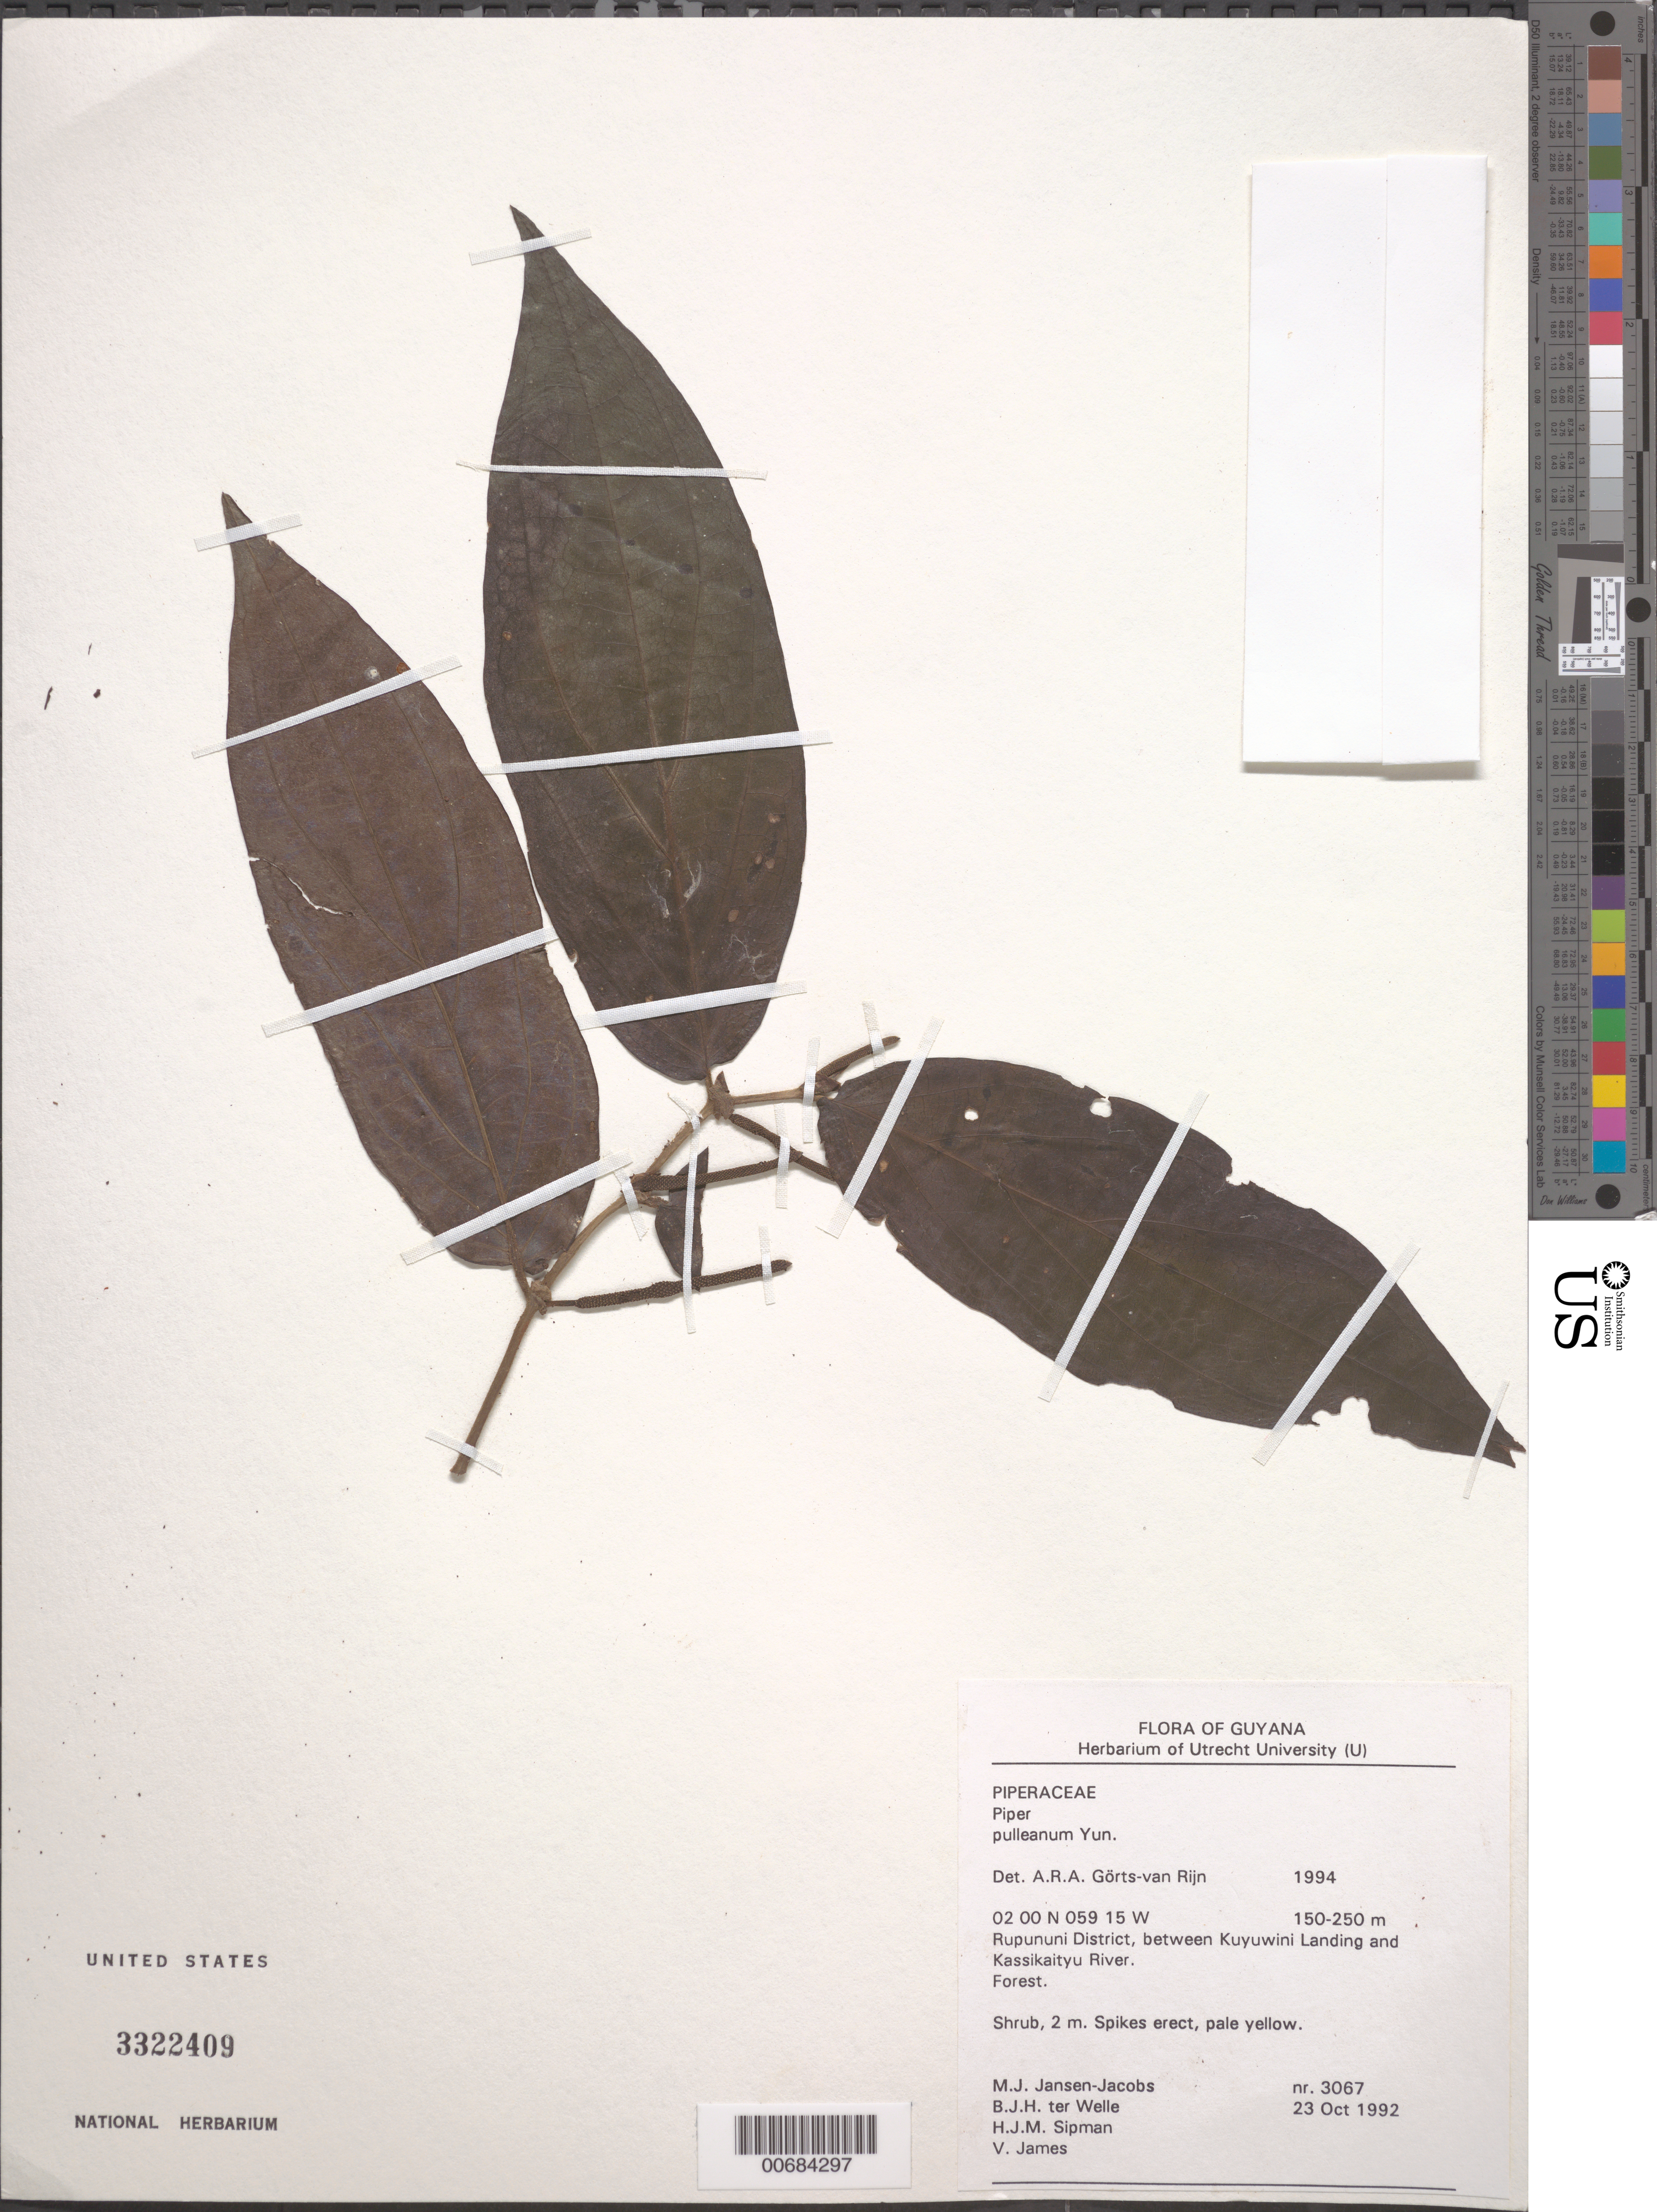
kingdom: Plantae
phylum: Tracheophyta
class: Magnoliopsida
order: Piperales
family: Piperaceae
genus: Piper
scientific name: Piper pulleanum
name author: Yunck.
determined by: Görts-van Rijn, A. R. A.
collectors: M. J. Jansen-Jacobs, B. Welle, H. J. M. Sipman & V. James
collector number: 3067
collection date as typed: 23-Oct-92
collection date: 1992-10-23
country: Guyana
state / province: U. Takutu-U. Essequibo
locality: Rupununi District, between Kuyuwini Landing and Kassikaityu River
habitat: Forest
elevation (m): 150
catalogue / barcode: US 3322409